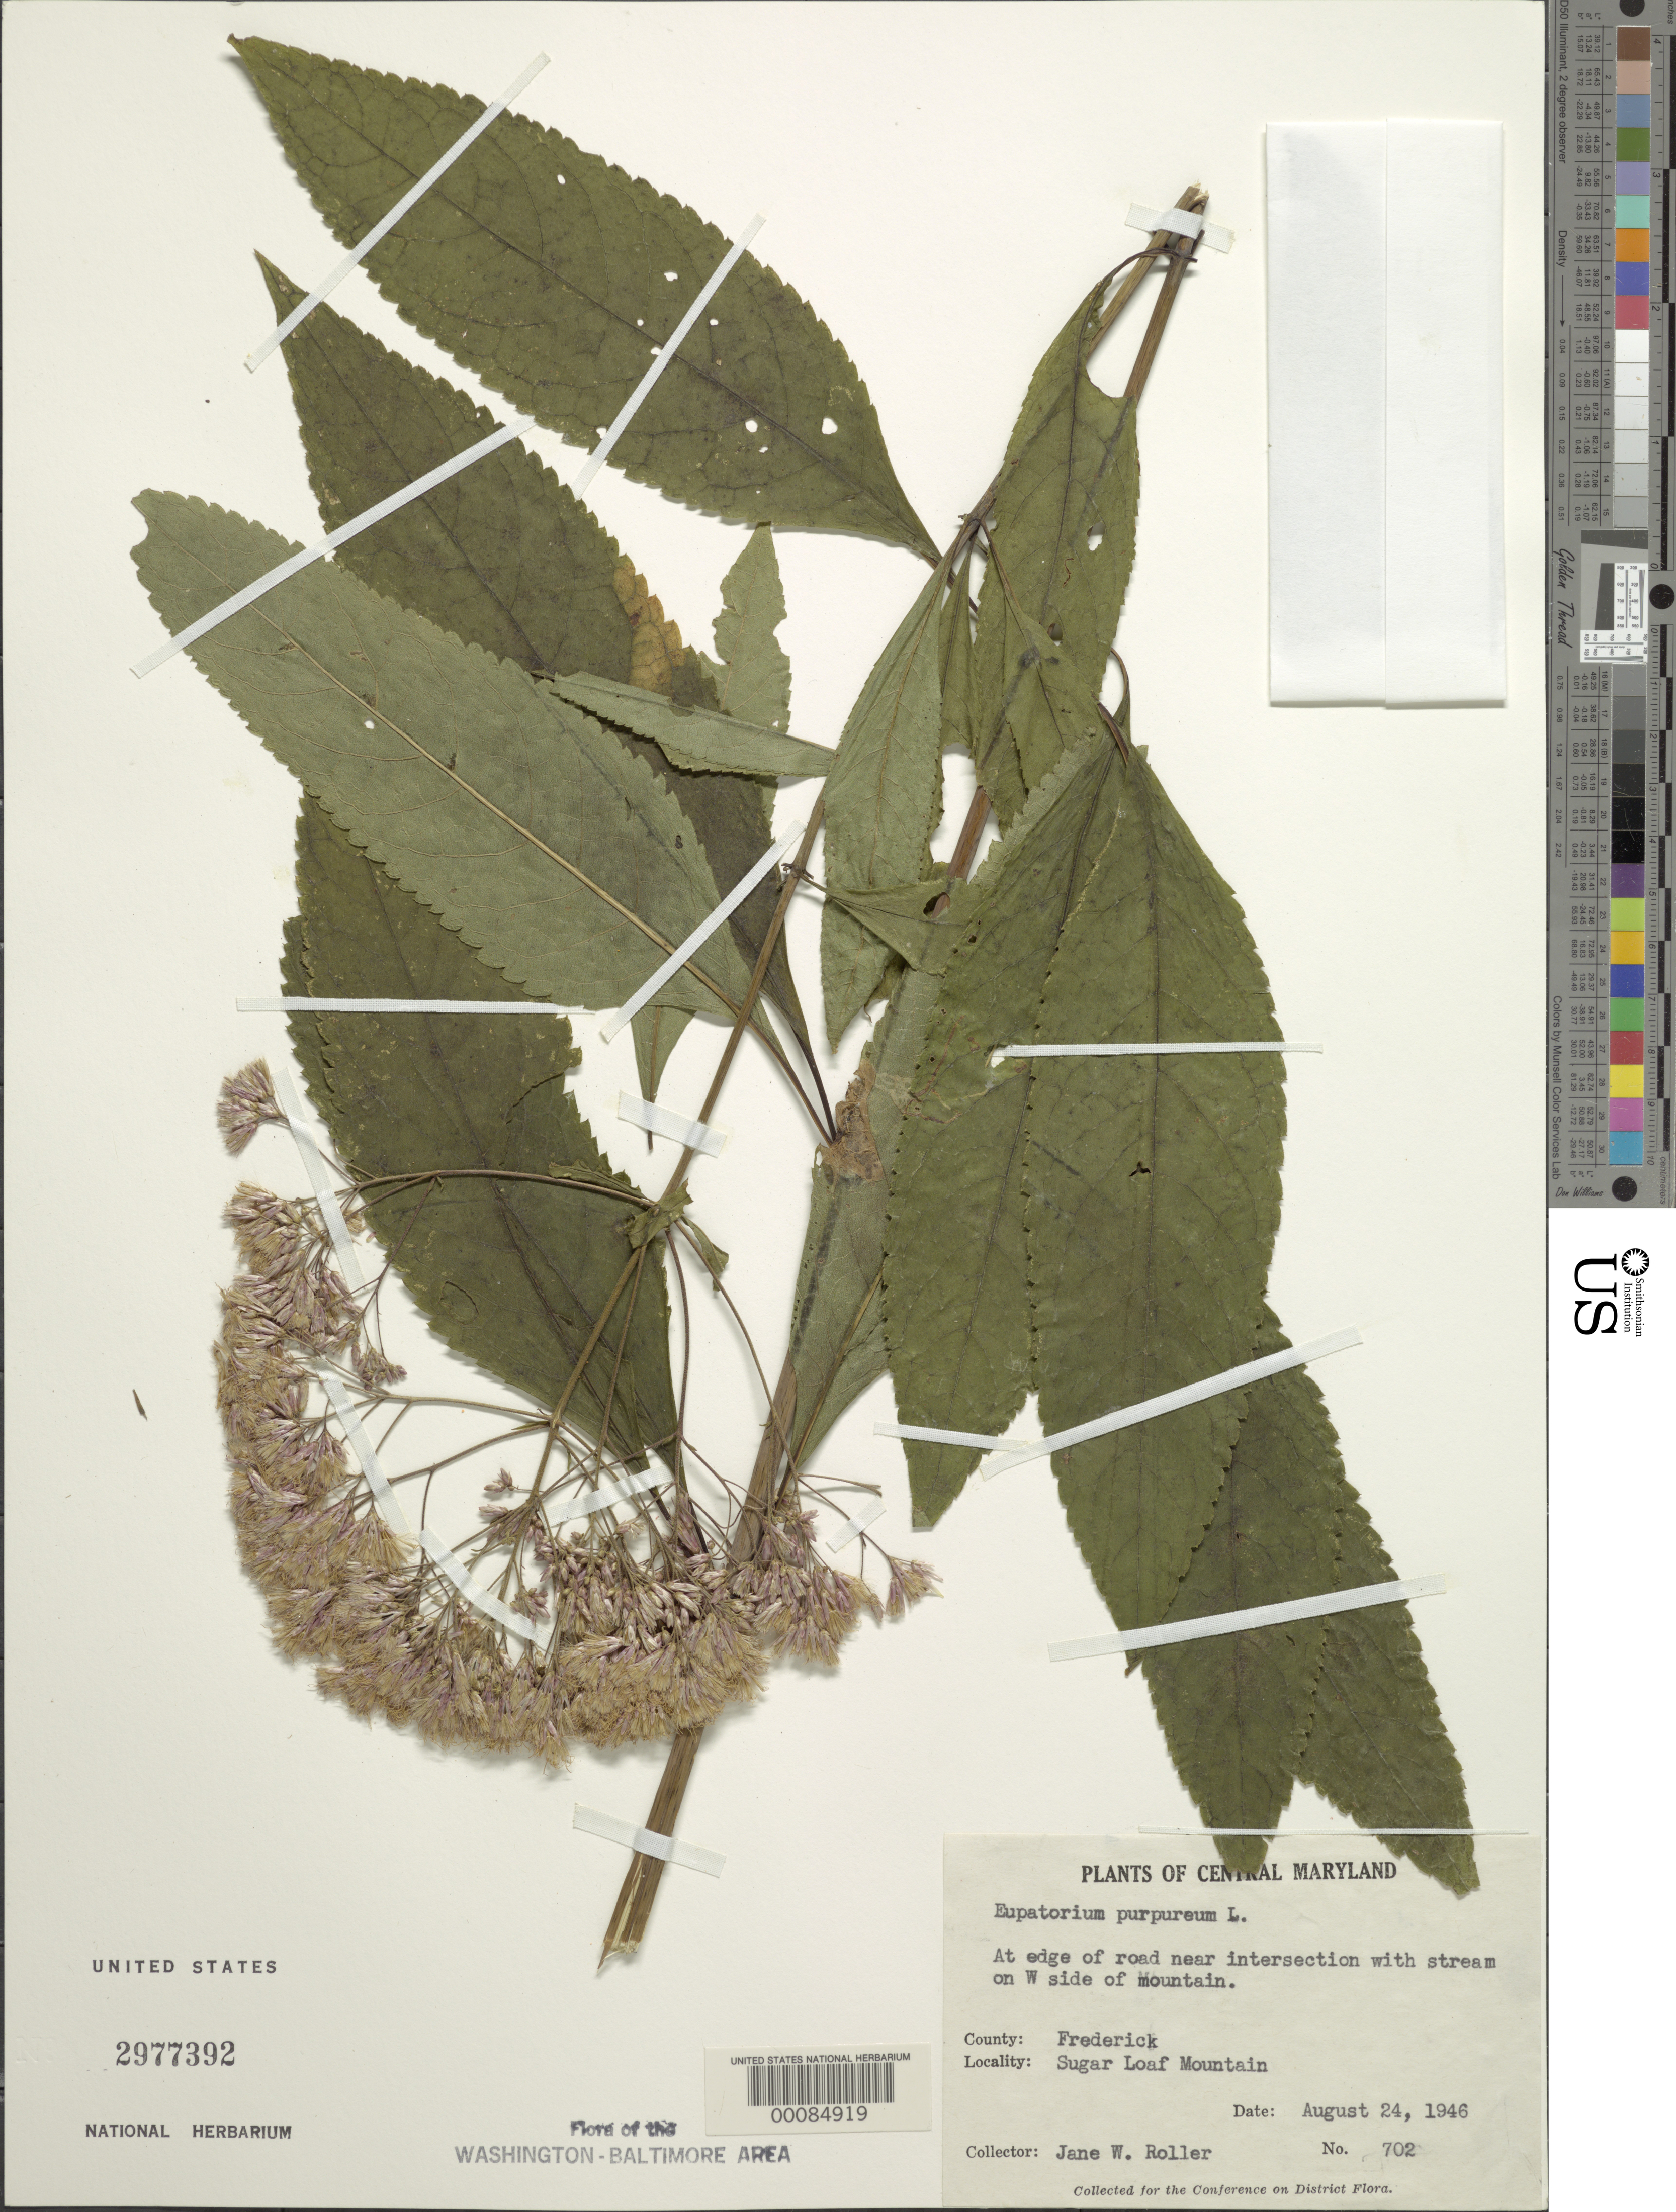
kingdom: Plantae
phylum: Tracheophyta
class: Magnoliopsida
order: Asterales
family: Asteraceae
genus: Eupatorium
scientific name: Eupatorium purpureum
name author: (L.) E.E. Lamont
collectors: J. W. Roller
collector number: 702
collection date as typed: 24 Aug 1946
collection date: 1946-08-24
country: United States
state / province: Maryland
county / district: Frederick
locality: Sugar Loaf Mountain West Side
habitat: Edge of road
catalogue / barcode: US 2977392